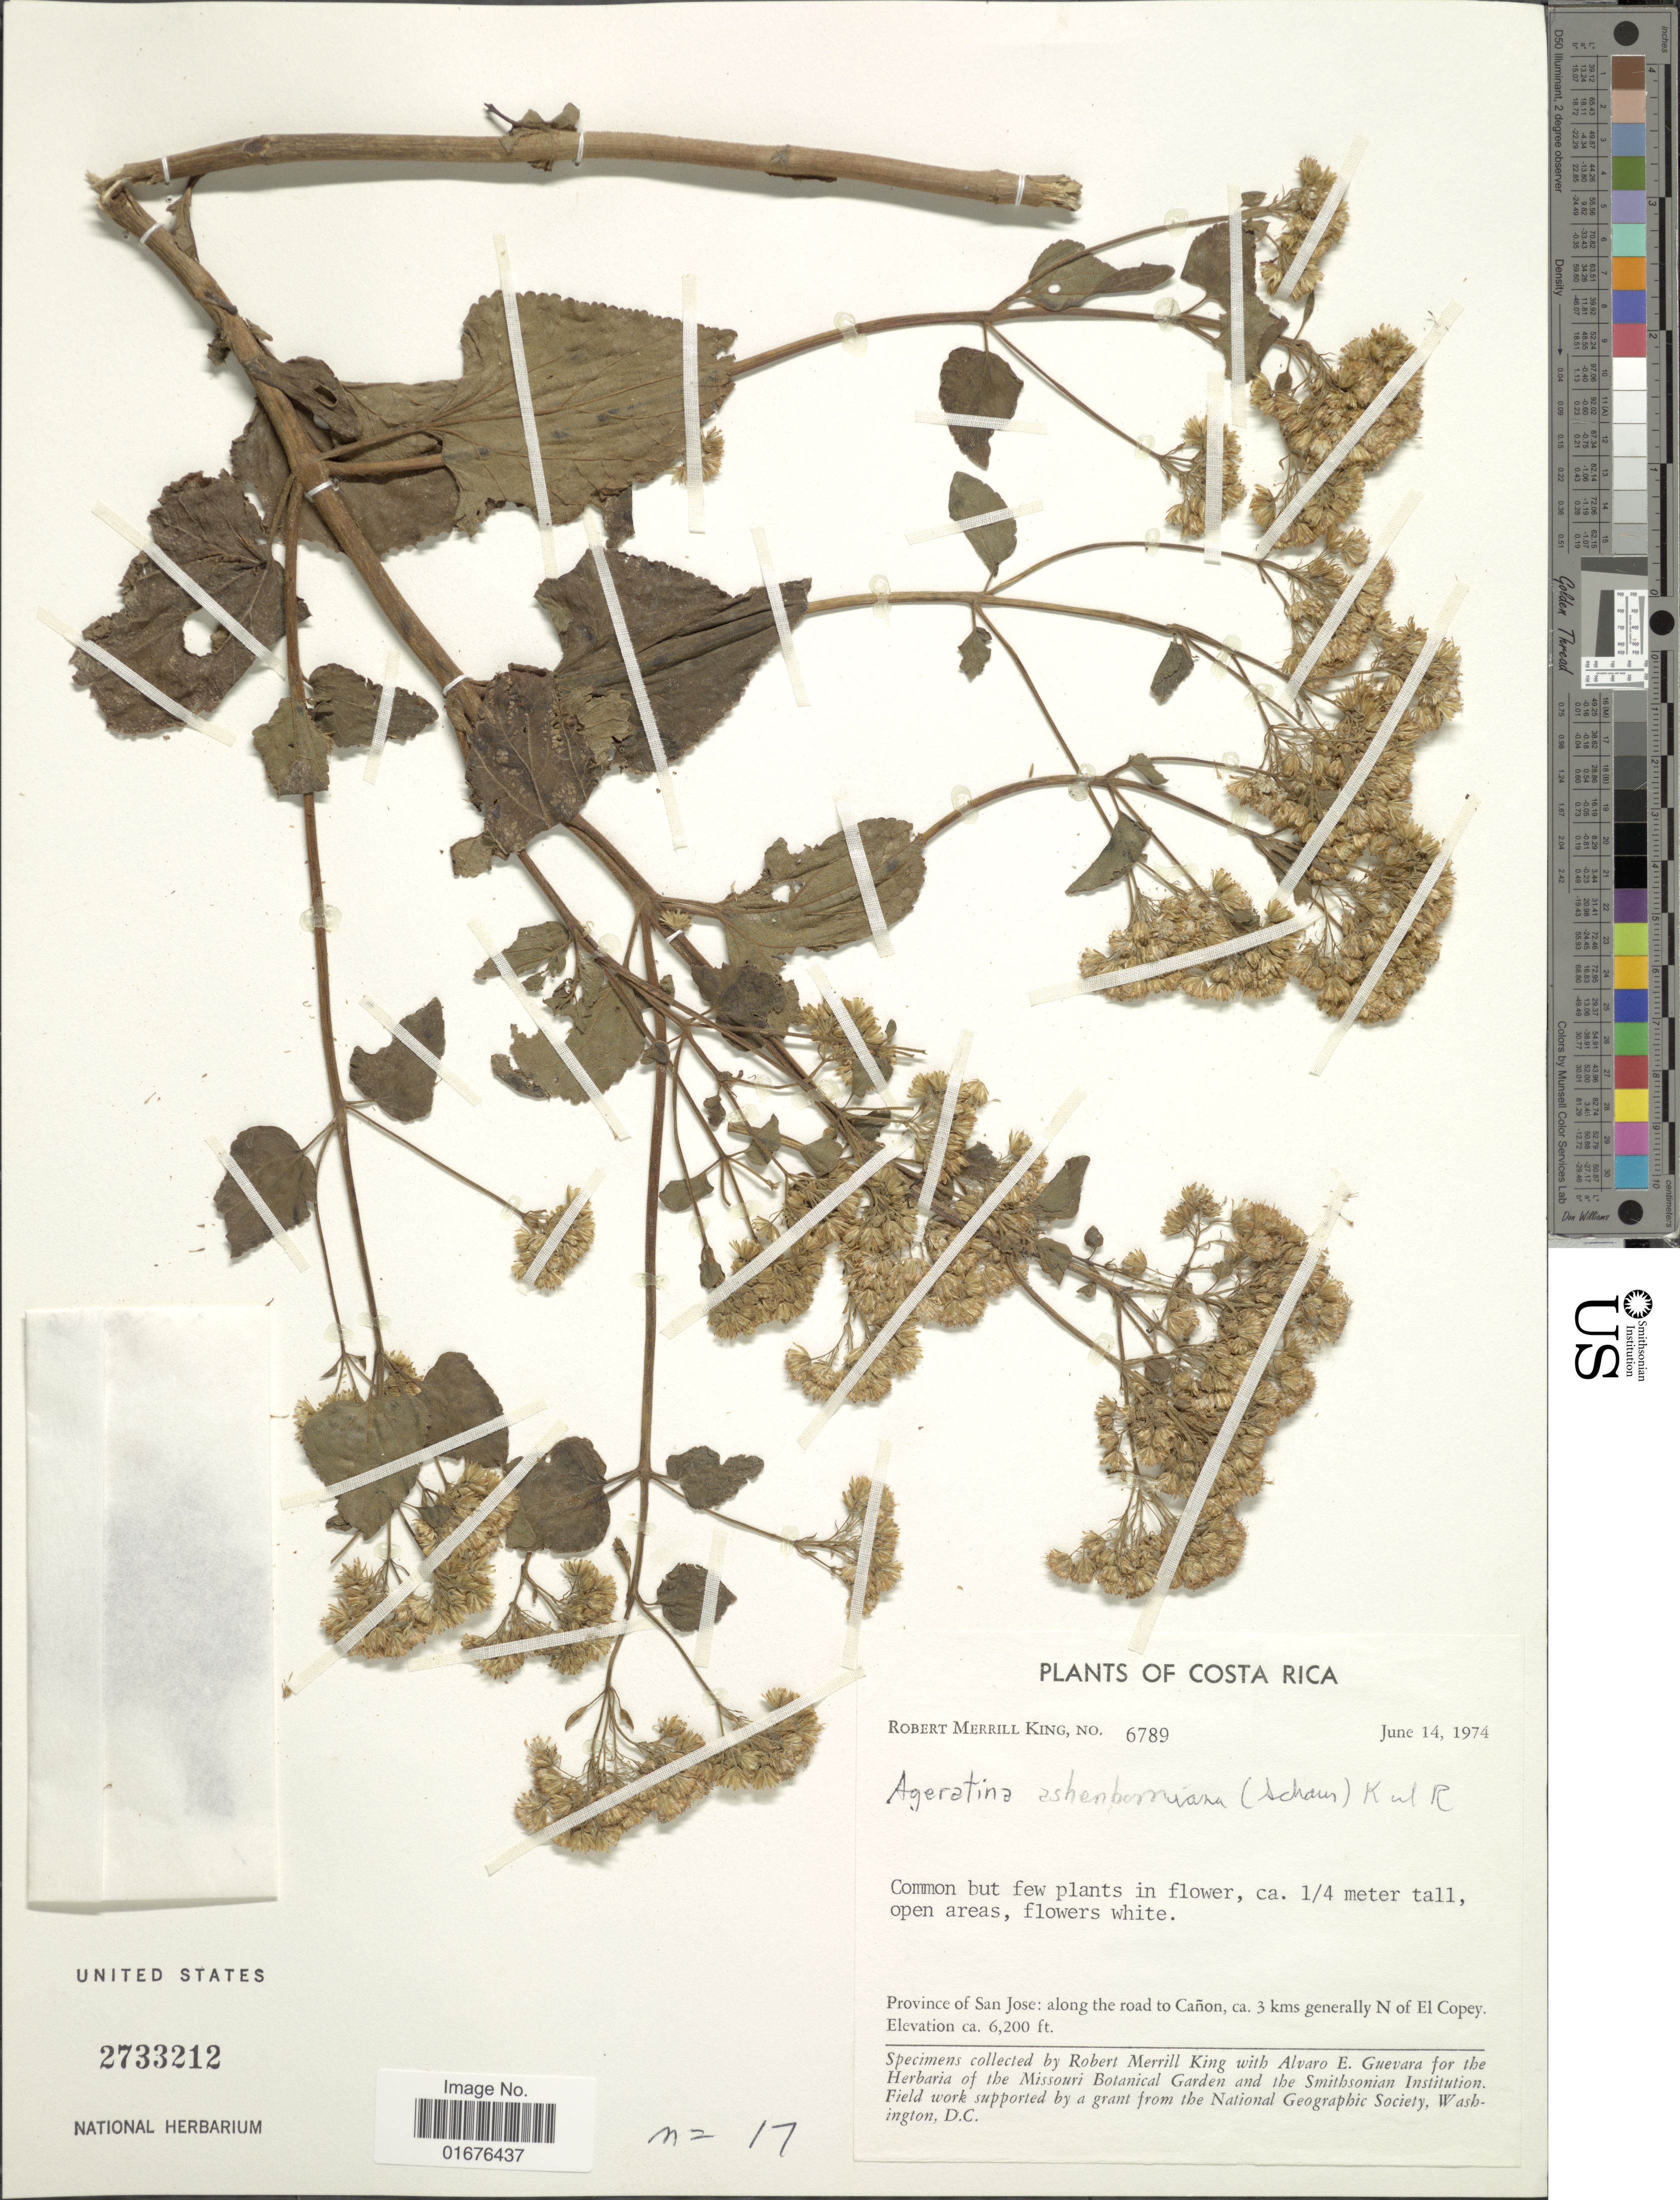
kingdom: Plantae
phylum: Tracheophyta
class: Magnoliopsida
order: Asterales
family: Asteraceae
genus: Ageratina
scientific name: Ageratina pichinchensis var. bustamenta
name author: (DC.) R.M. King & H. Rob.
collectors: R. M. King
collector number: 6789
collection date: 1974-06-14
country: Costa Rica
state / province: San José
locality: Along the road to Cañon, ca. 3 kms generally N of El Copey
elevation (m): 1890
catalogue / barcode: US 2733212